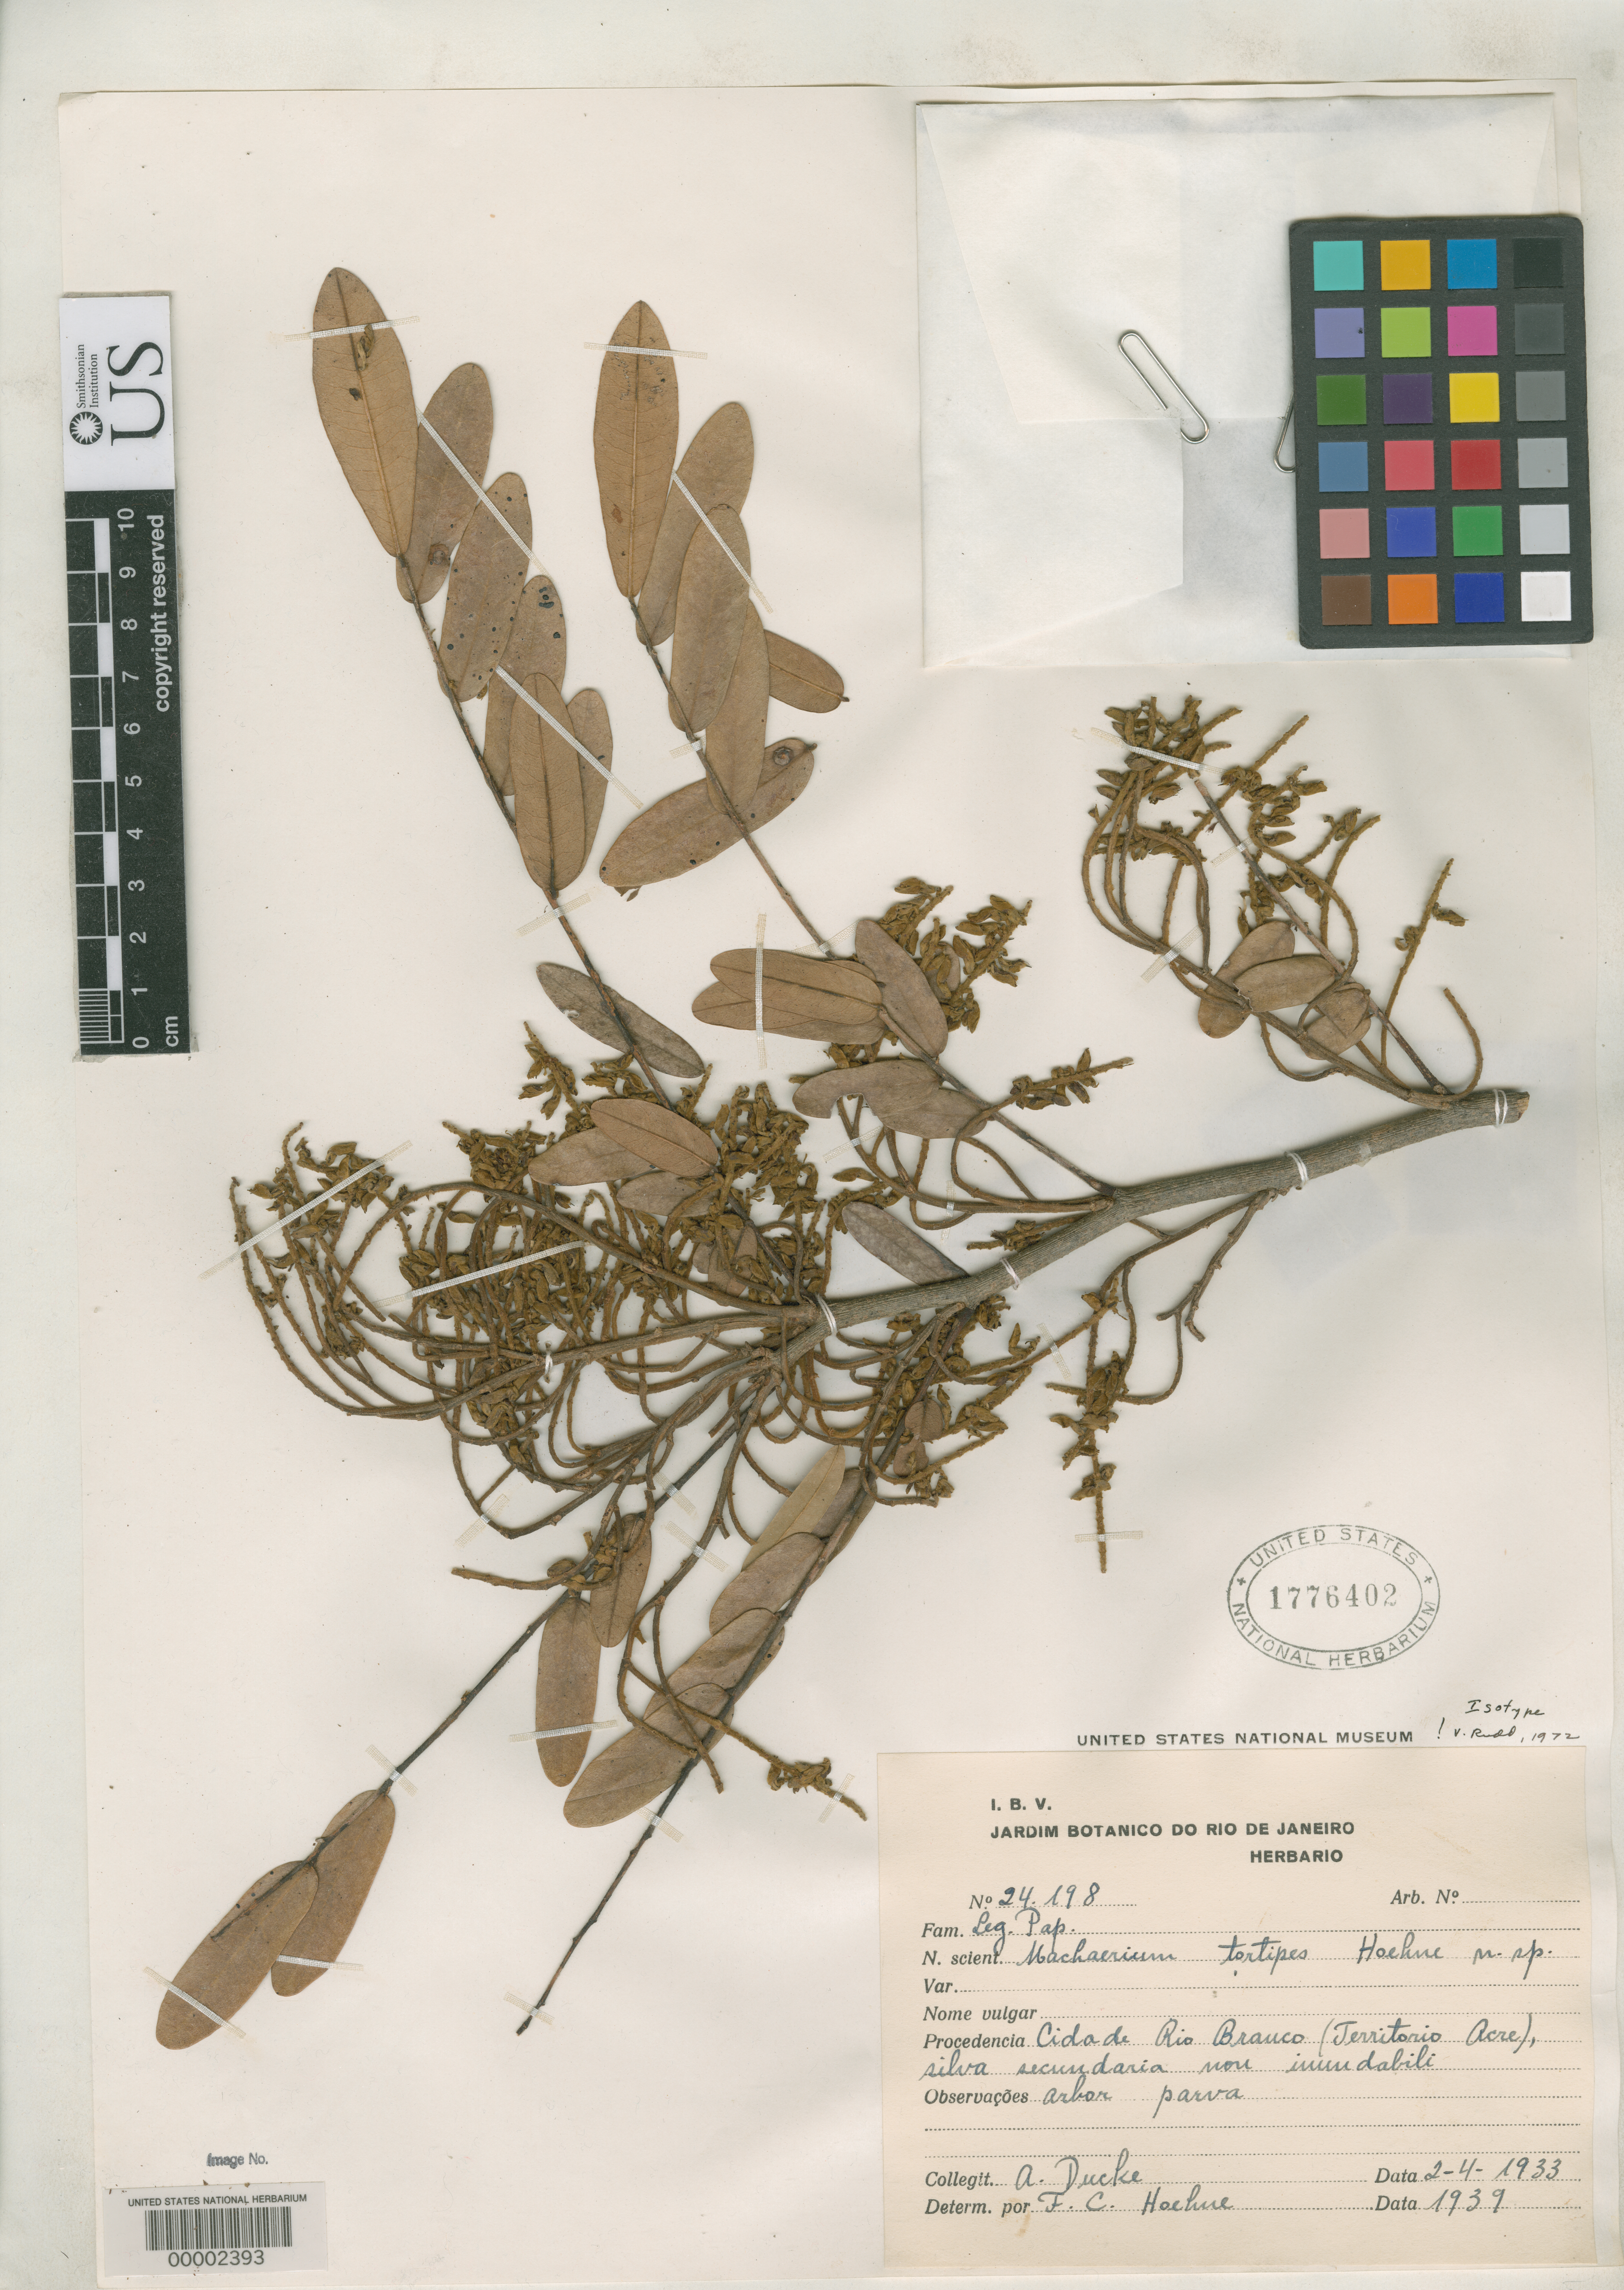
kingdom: Plantae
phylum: Tracheophyta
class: Magnoliopsida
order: Fabales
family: Fabaceae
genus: Machaerium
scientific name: Machaerium tortipes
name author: Hoehne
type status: Isotype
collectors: A. Ducke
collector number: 24198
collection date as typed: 02 Apr 1933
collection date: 1933-04-02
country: Brazil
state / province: Acre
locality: Rio Branco.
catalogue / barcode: US 1776402